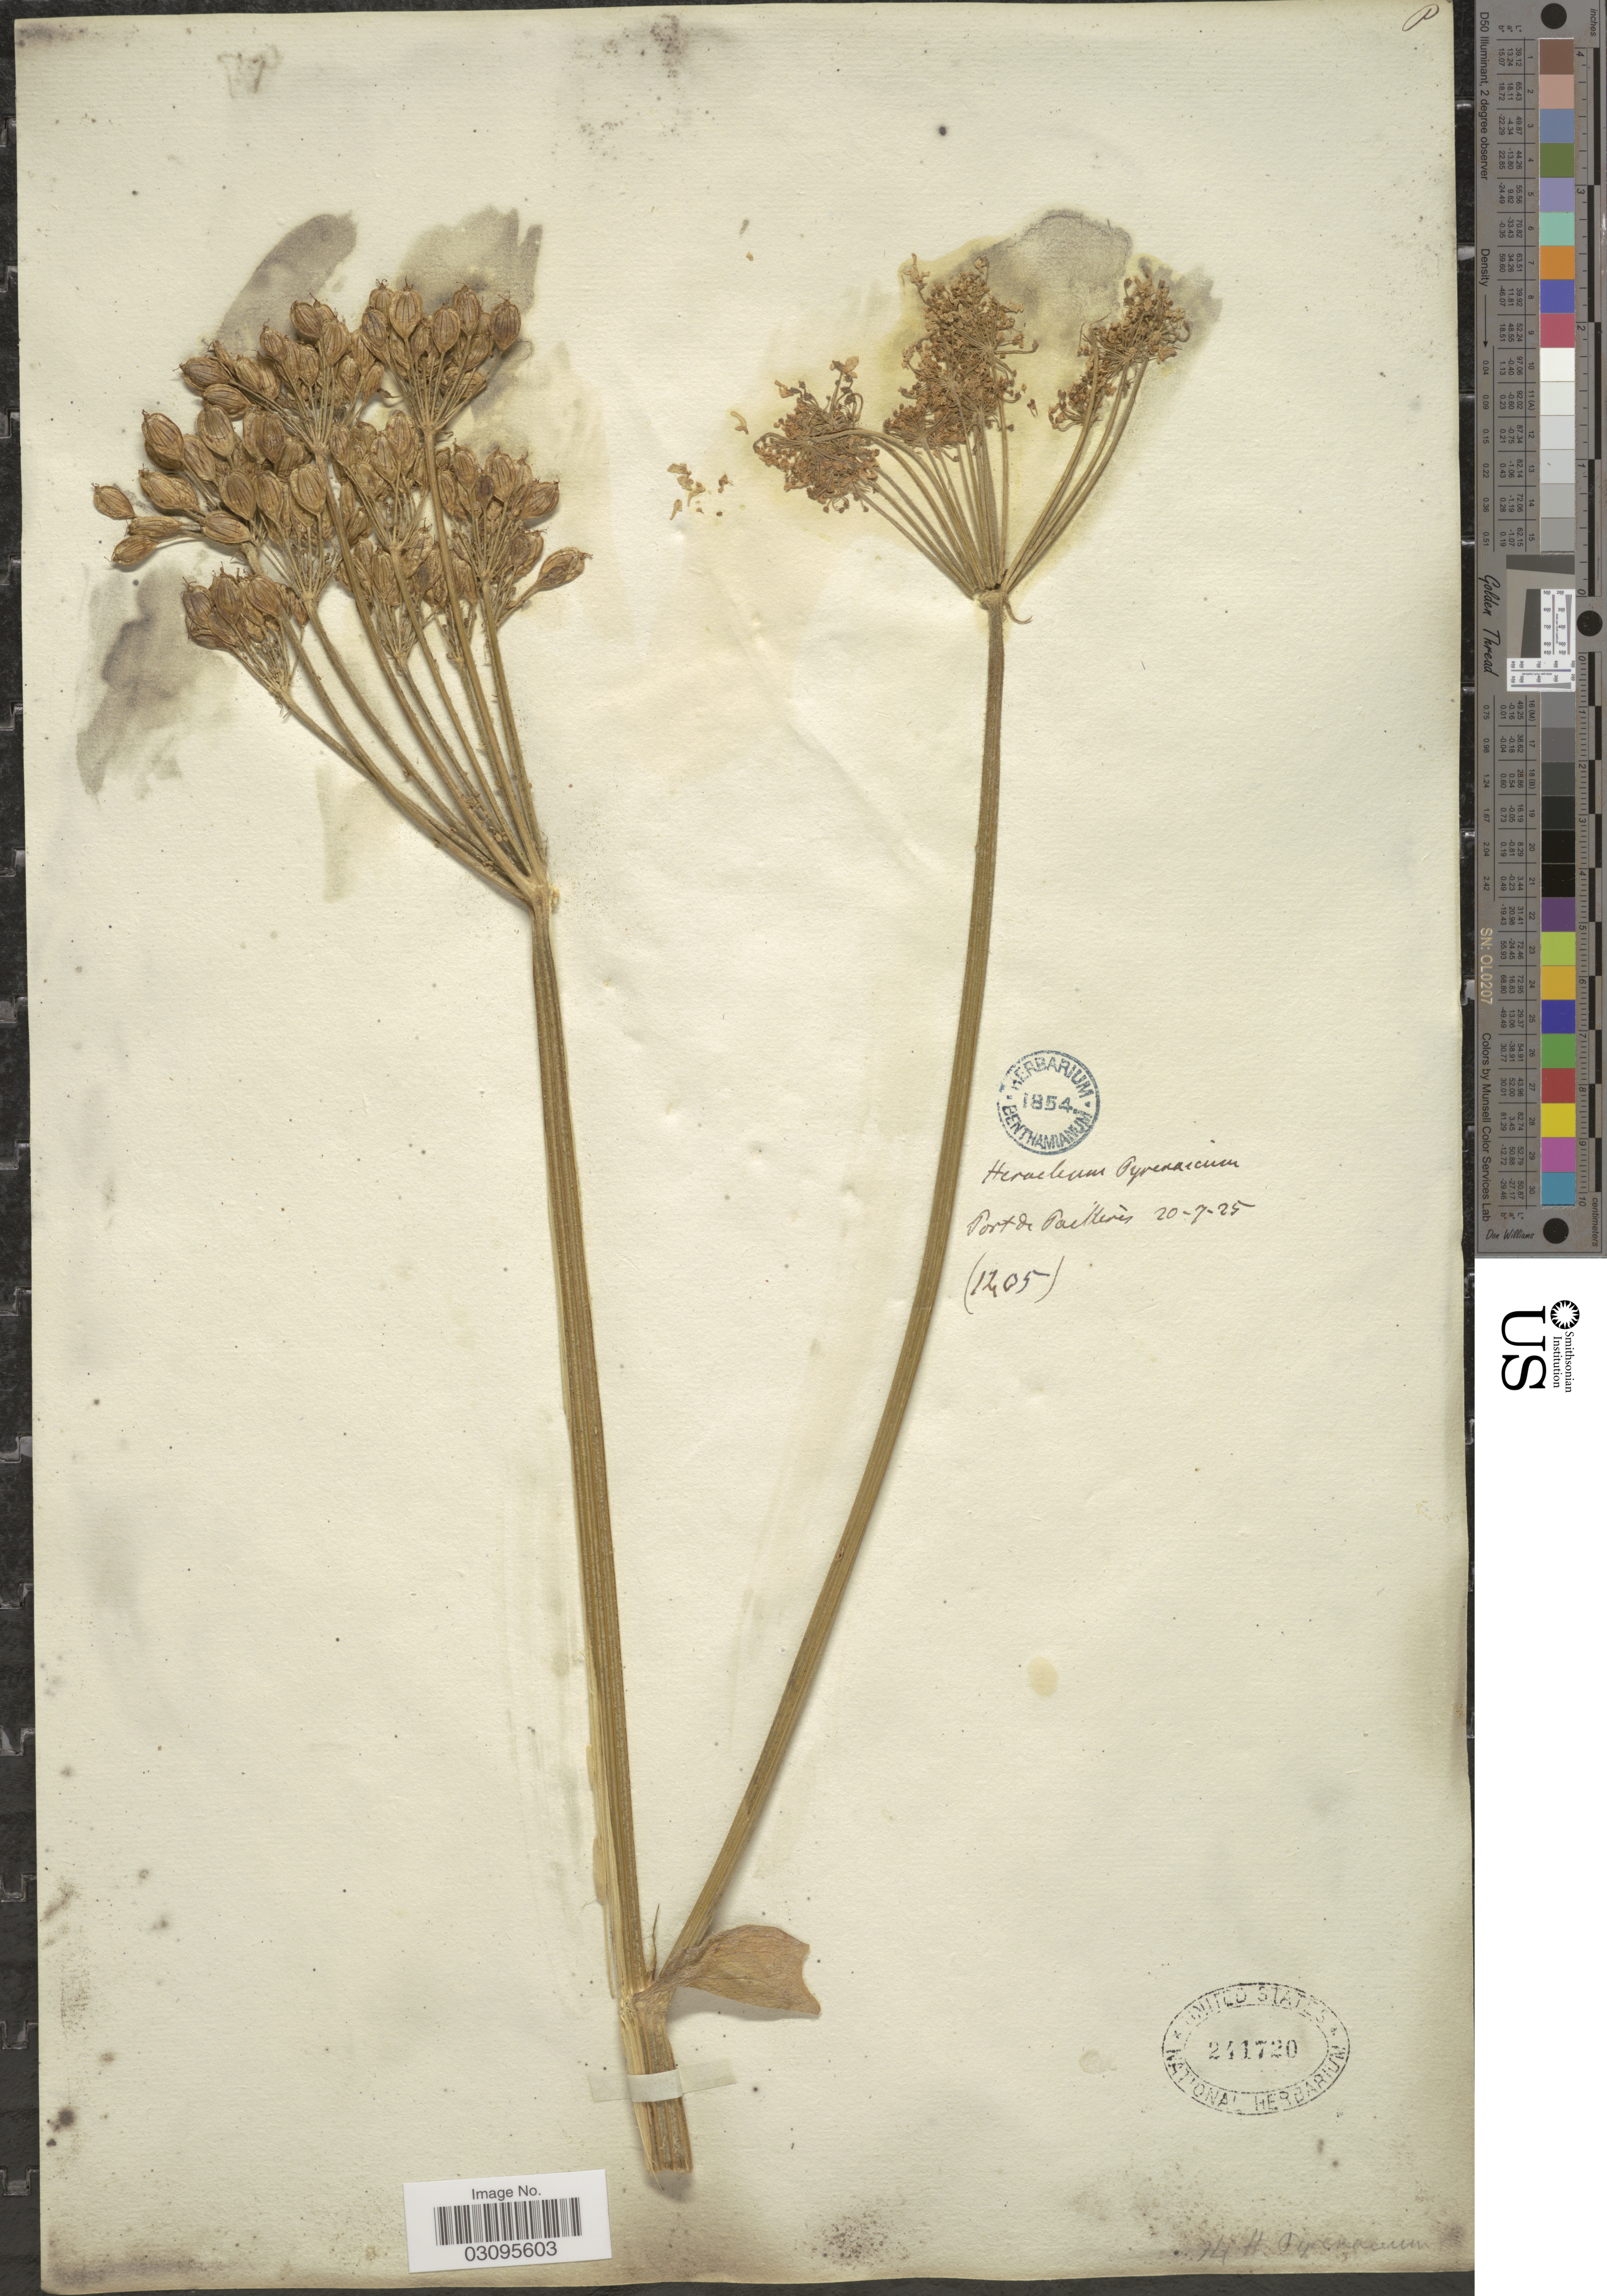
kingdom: Plantae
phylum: Tracheophyta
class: Magnoliopsida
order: Apiales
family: Apiaceae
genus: Heracleum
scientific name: Heracleum pyrenaicum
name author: Lam.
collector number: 1405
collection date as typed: Transcribed d/m/y: 20/7/25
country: France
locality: Port de Pailheres.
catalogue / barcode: US 241720